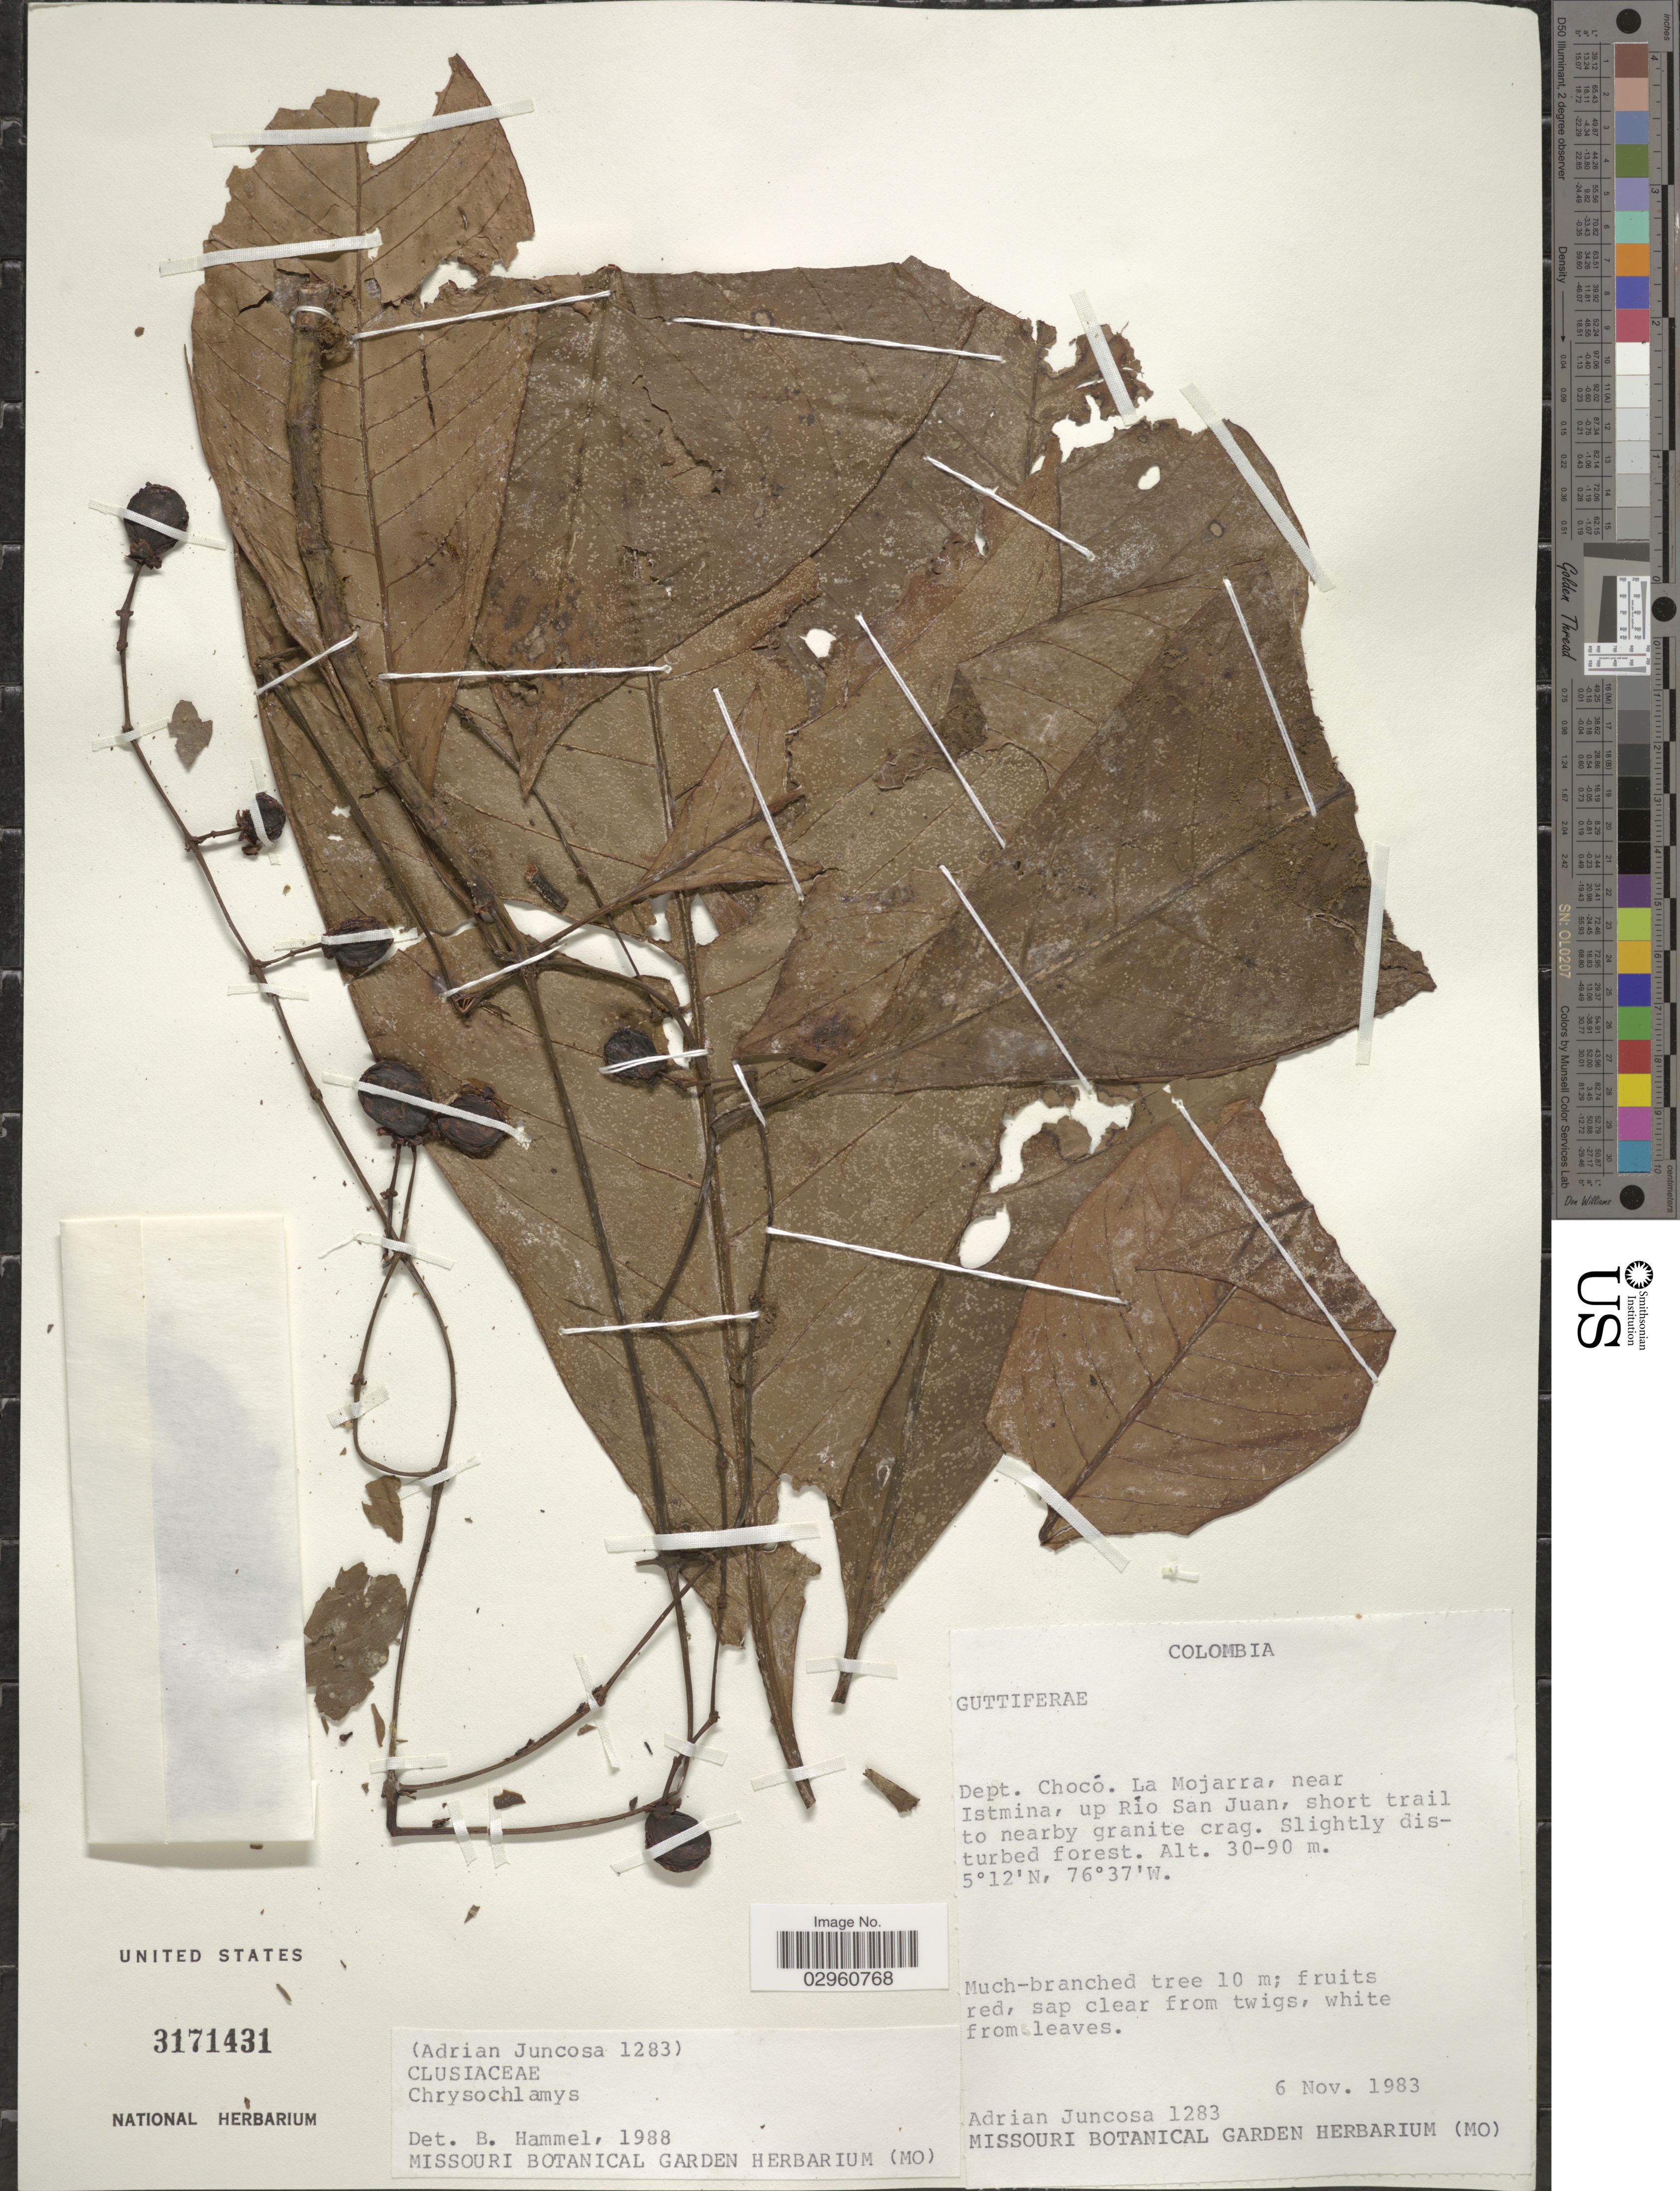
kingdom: Plantae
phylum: Tracheophyta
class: Magnoliopsida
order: Malpighiales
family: Clusiaceae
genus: Chrysochlamys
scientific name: Chrysochlamys sp.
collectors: A. Juncosa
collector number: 1283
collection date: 1983-11-06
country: Colombia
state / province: Chocó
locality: Dept. Chocó. La Mojarra, near Istmina, up Río San Juan, short trail to nearby granite crag.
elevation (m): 30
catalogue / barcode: US 3171431